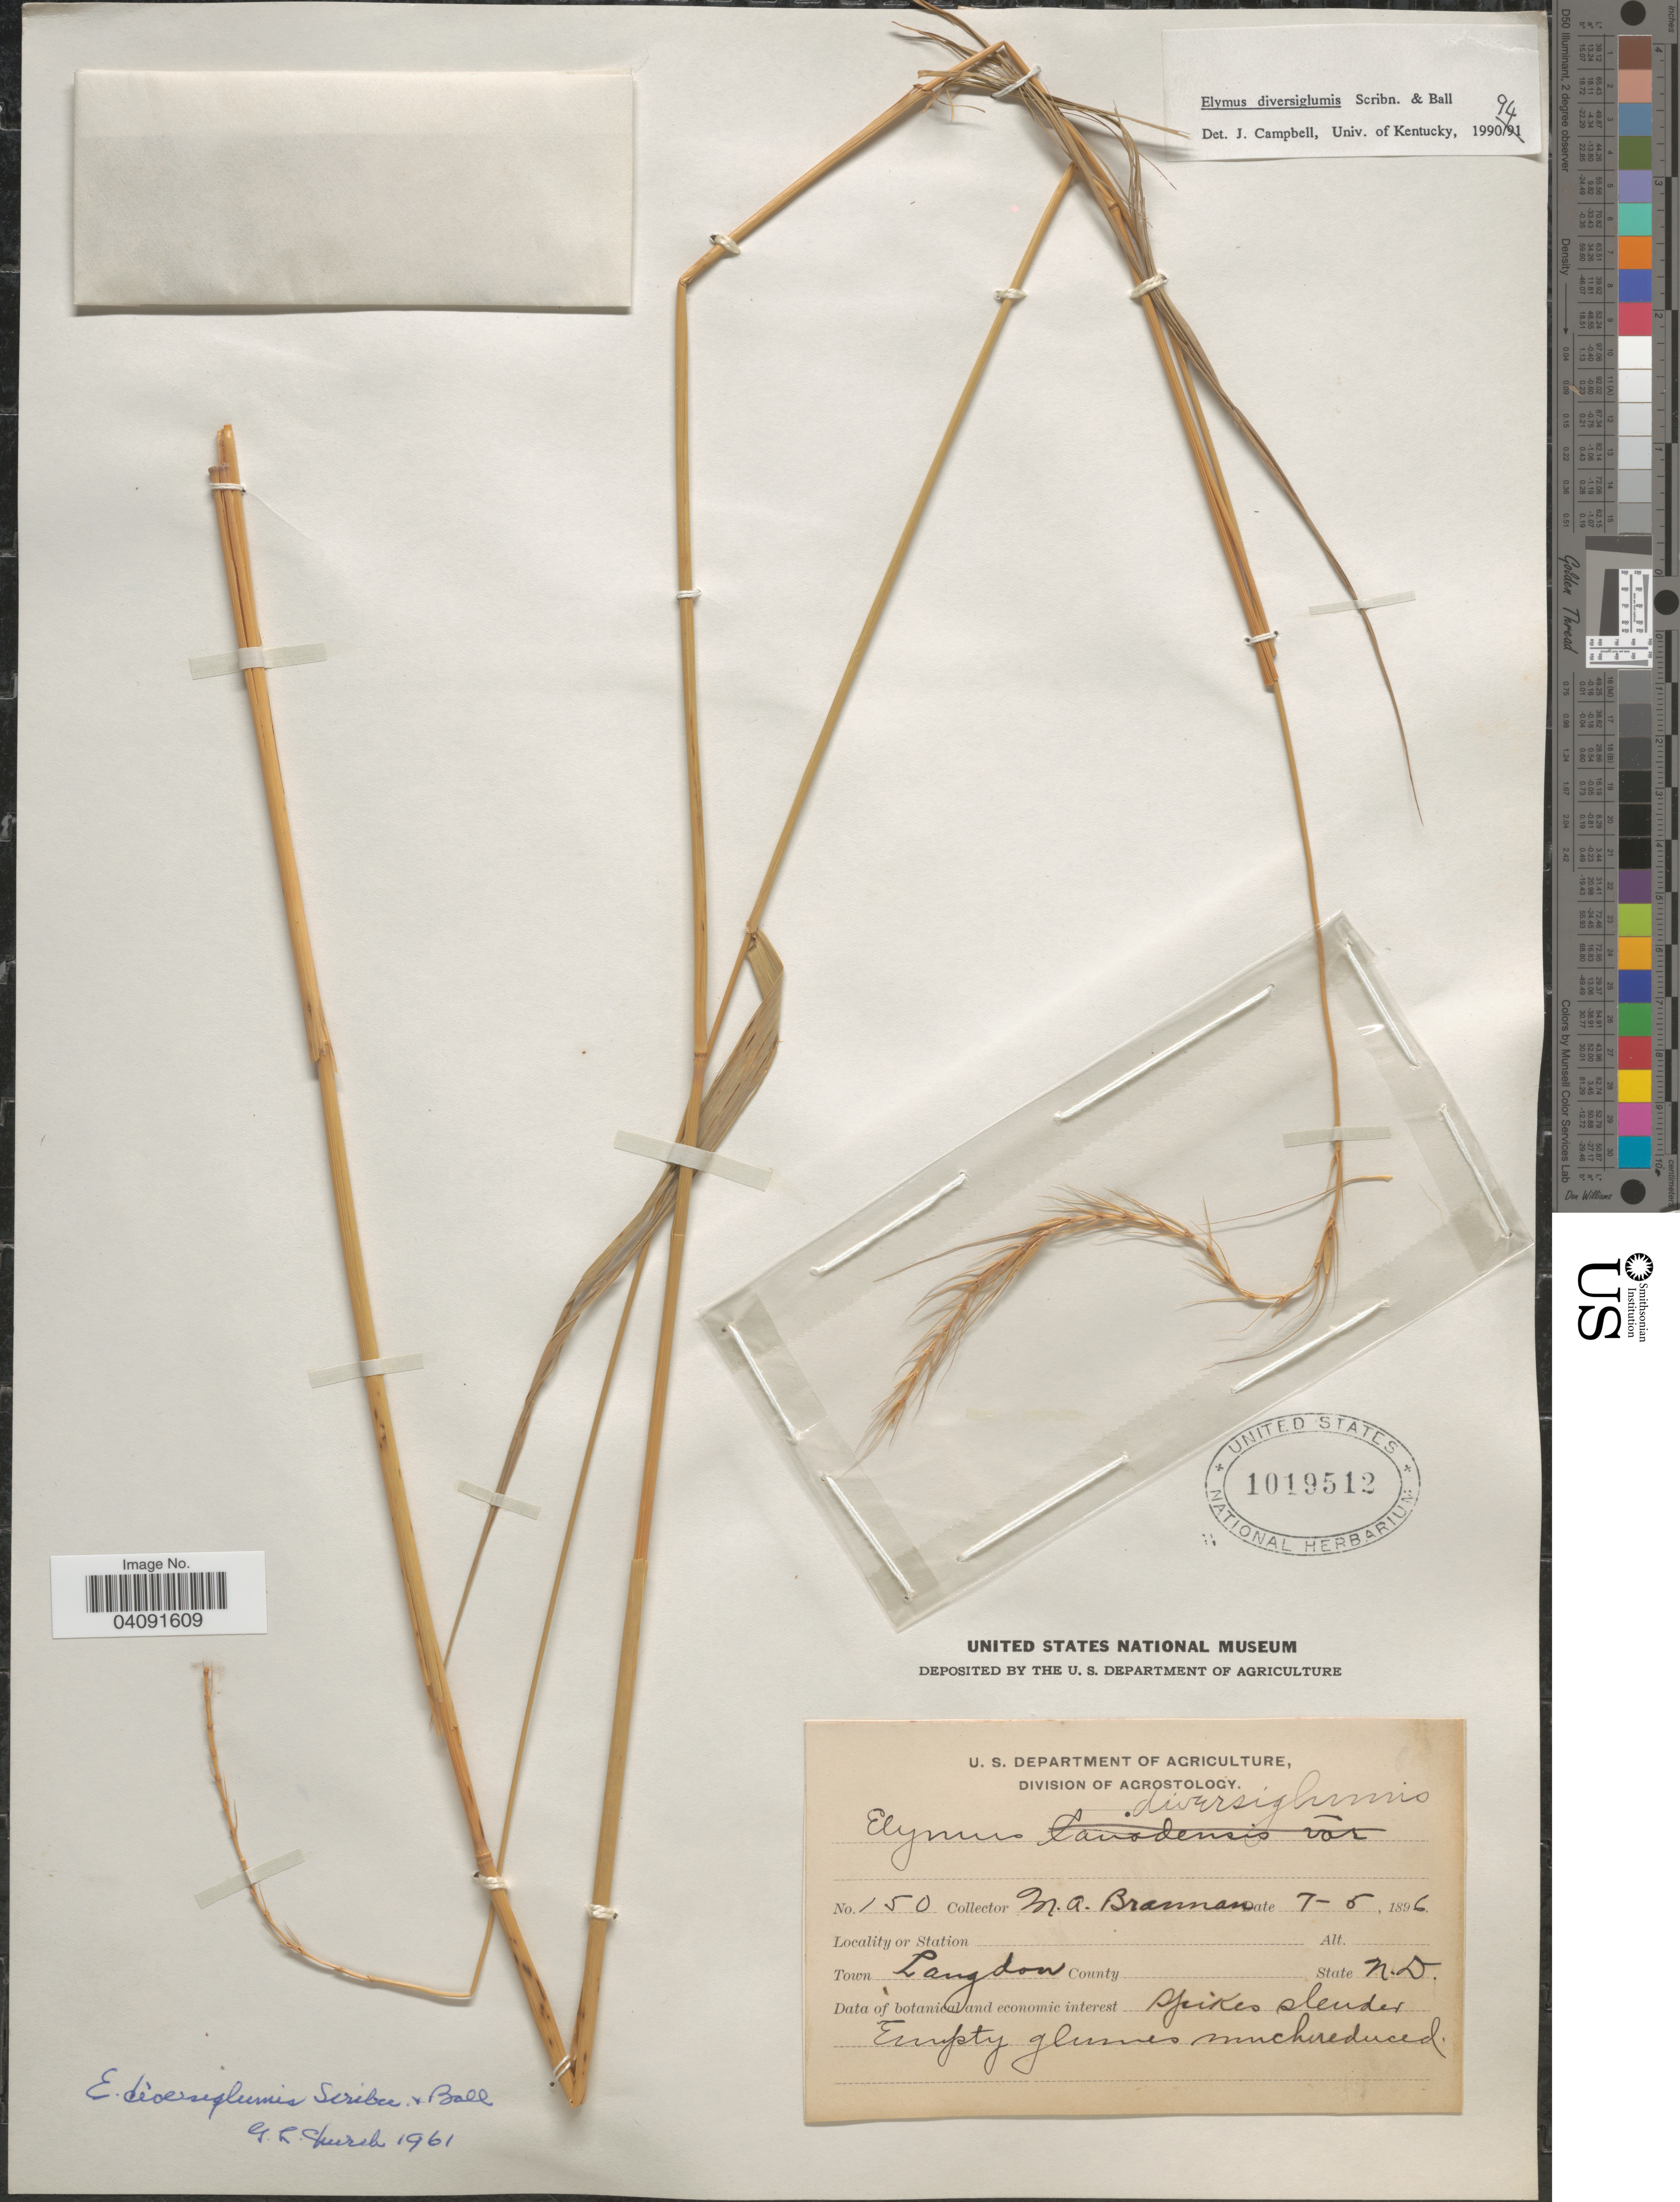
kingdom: Plantae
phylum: Tracheophyta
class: Liliopsida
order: Poales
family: Poaceae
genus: Elymus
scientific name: Elymus diversiglumis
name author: Scribn. & C.R. Ball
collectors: M. Brannon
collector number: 150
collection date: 1896-07-05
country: United States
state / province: North Dakota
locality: Town Langdon.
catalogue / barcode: US 1019512